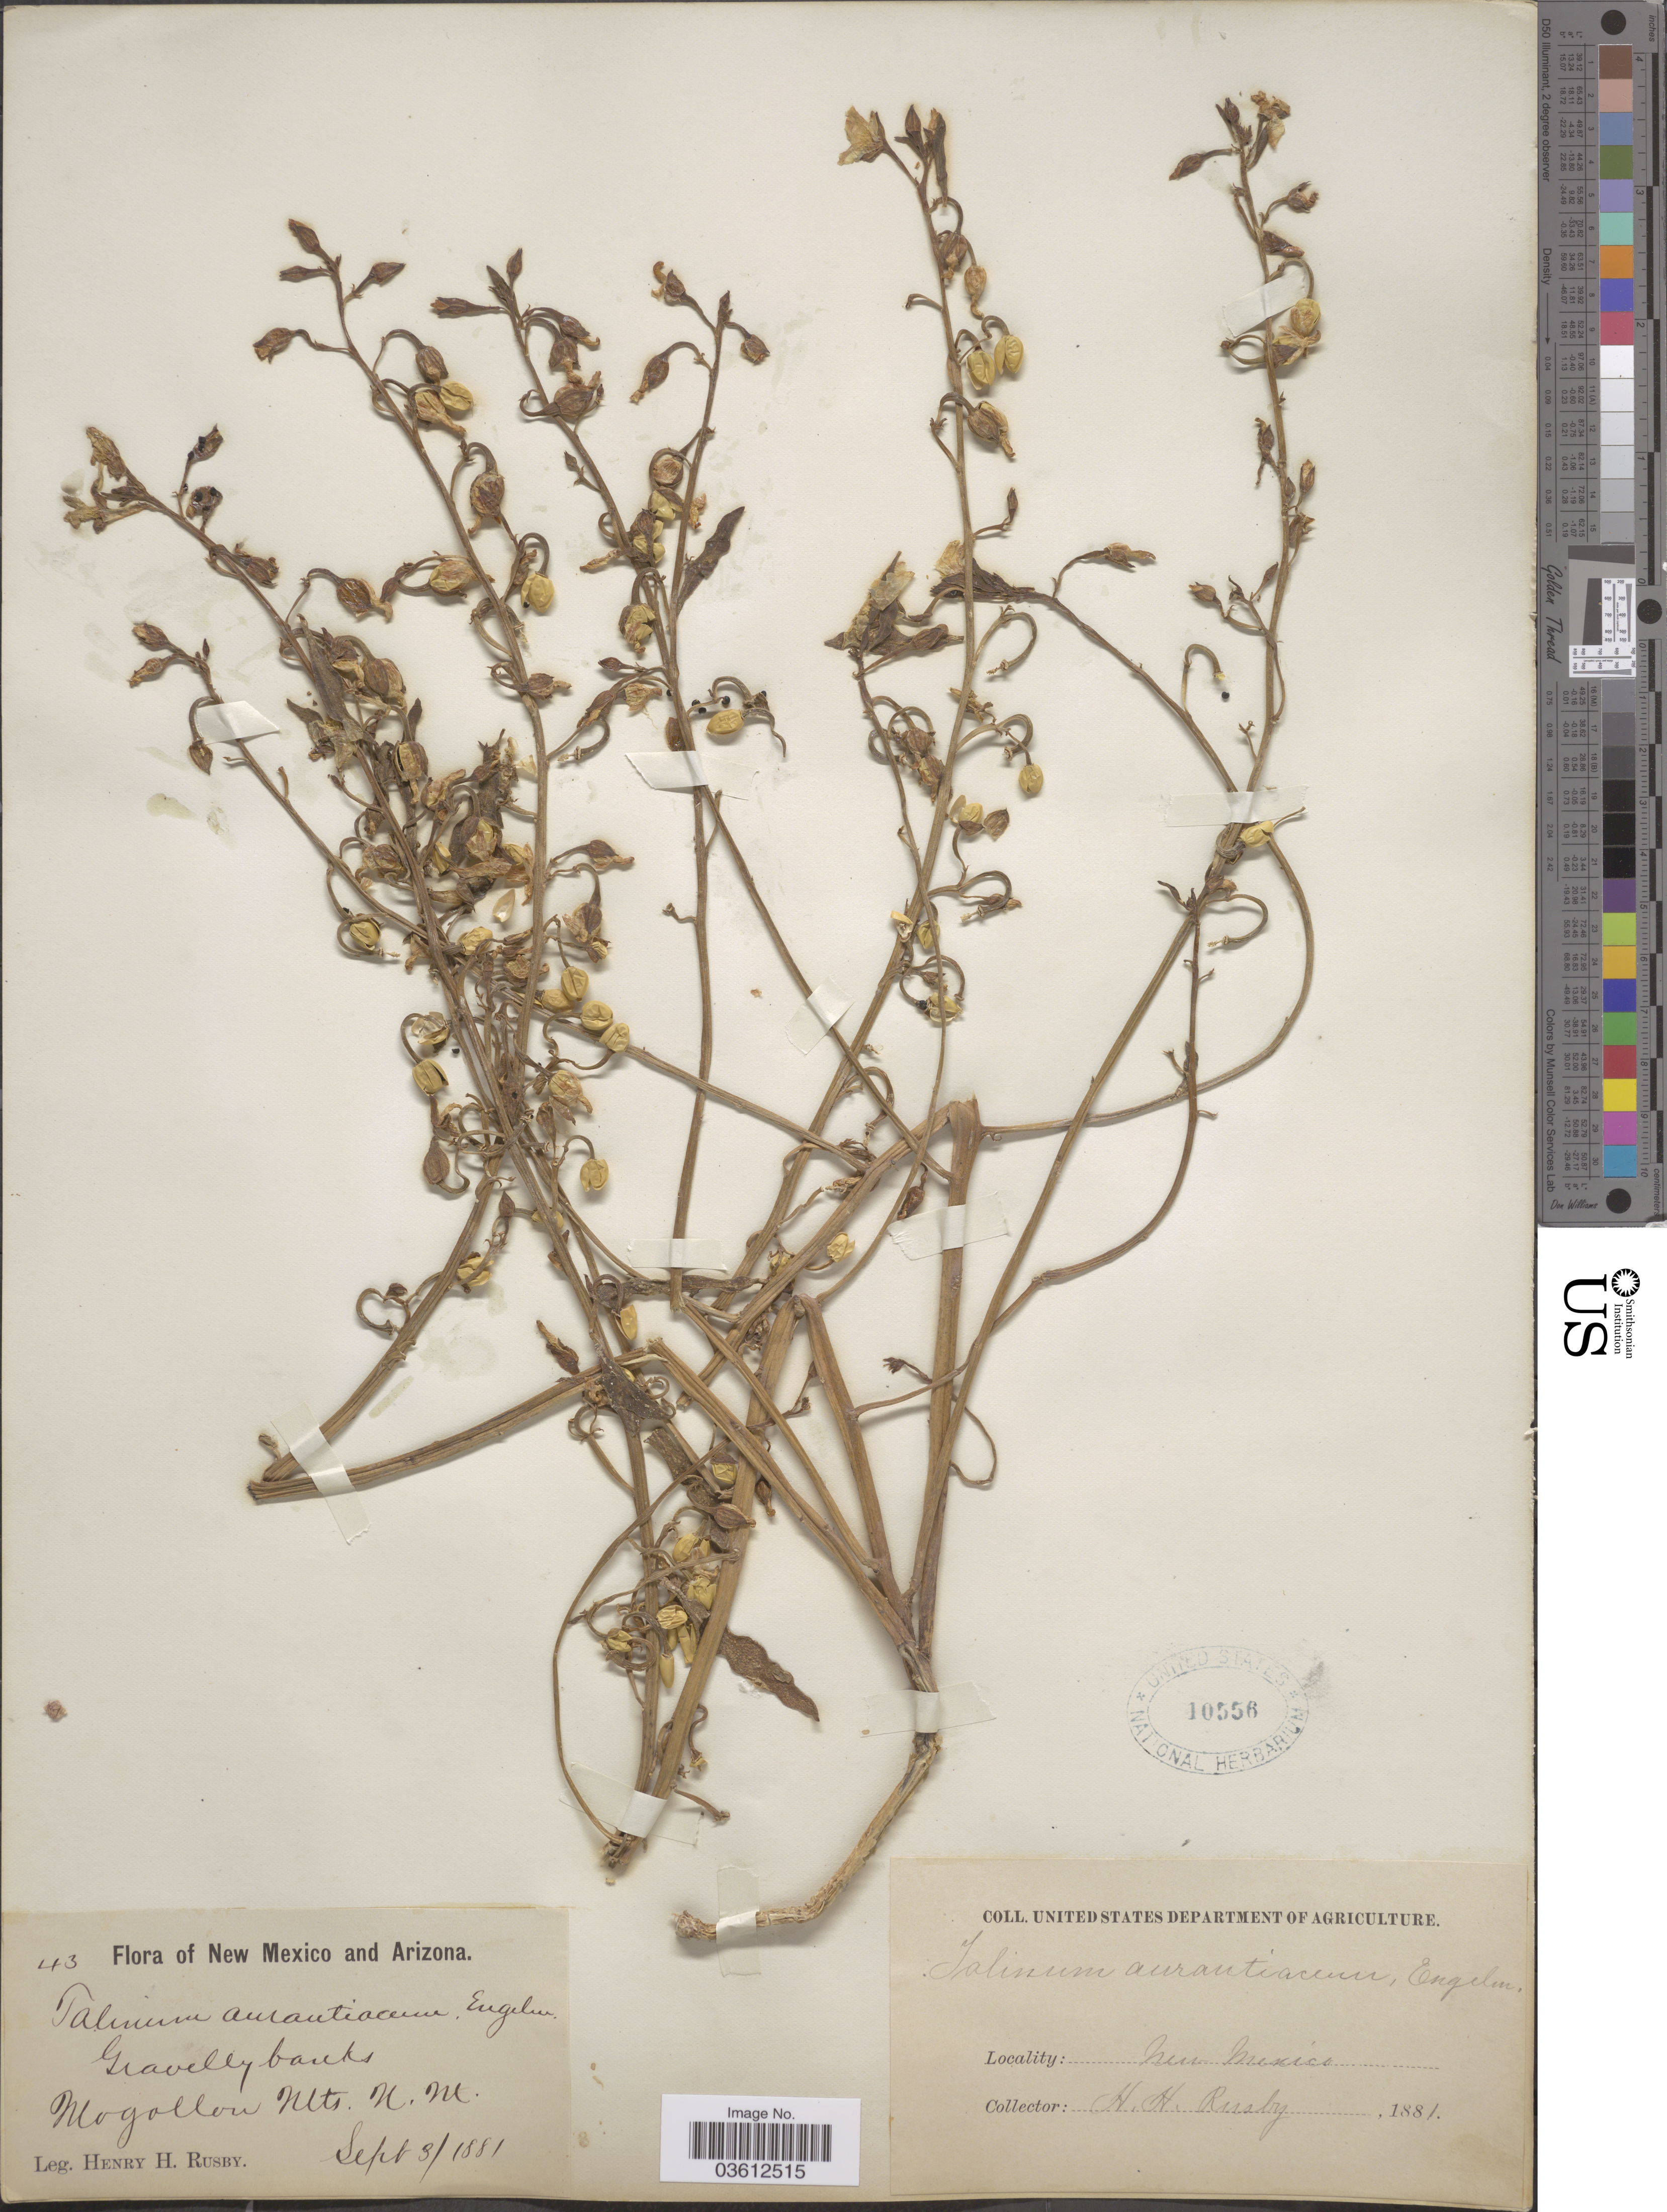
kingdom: Plantae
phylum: Tracheophyta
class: Magnoliopsida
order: Caryophyllales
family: Talinaceae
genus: Talinum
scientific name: Talinum aurantiacum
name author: Engelm. in A. Gray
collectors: H. H. Rusby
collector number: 43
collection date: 1881-09-03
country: United States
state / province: New Mexico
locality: Mogollon Mts.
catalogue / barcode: US 10556